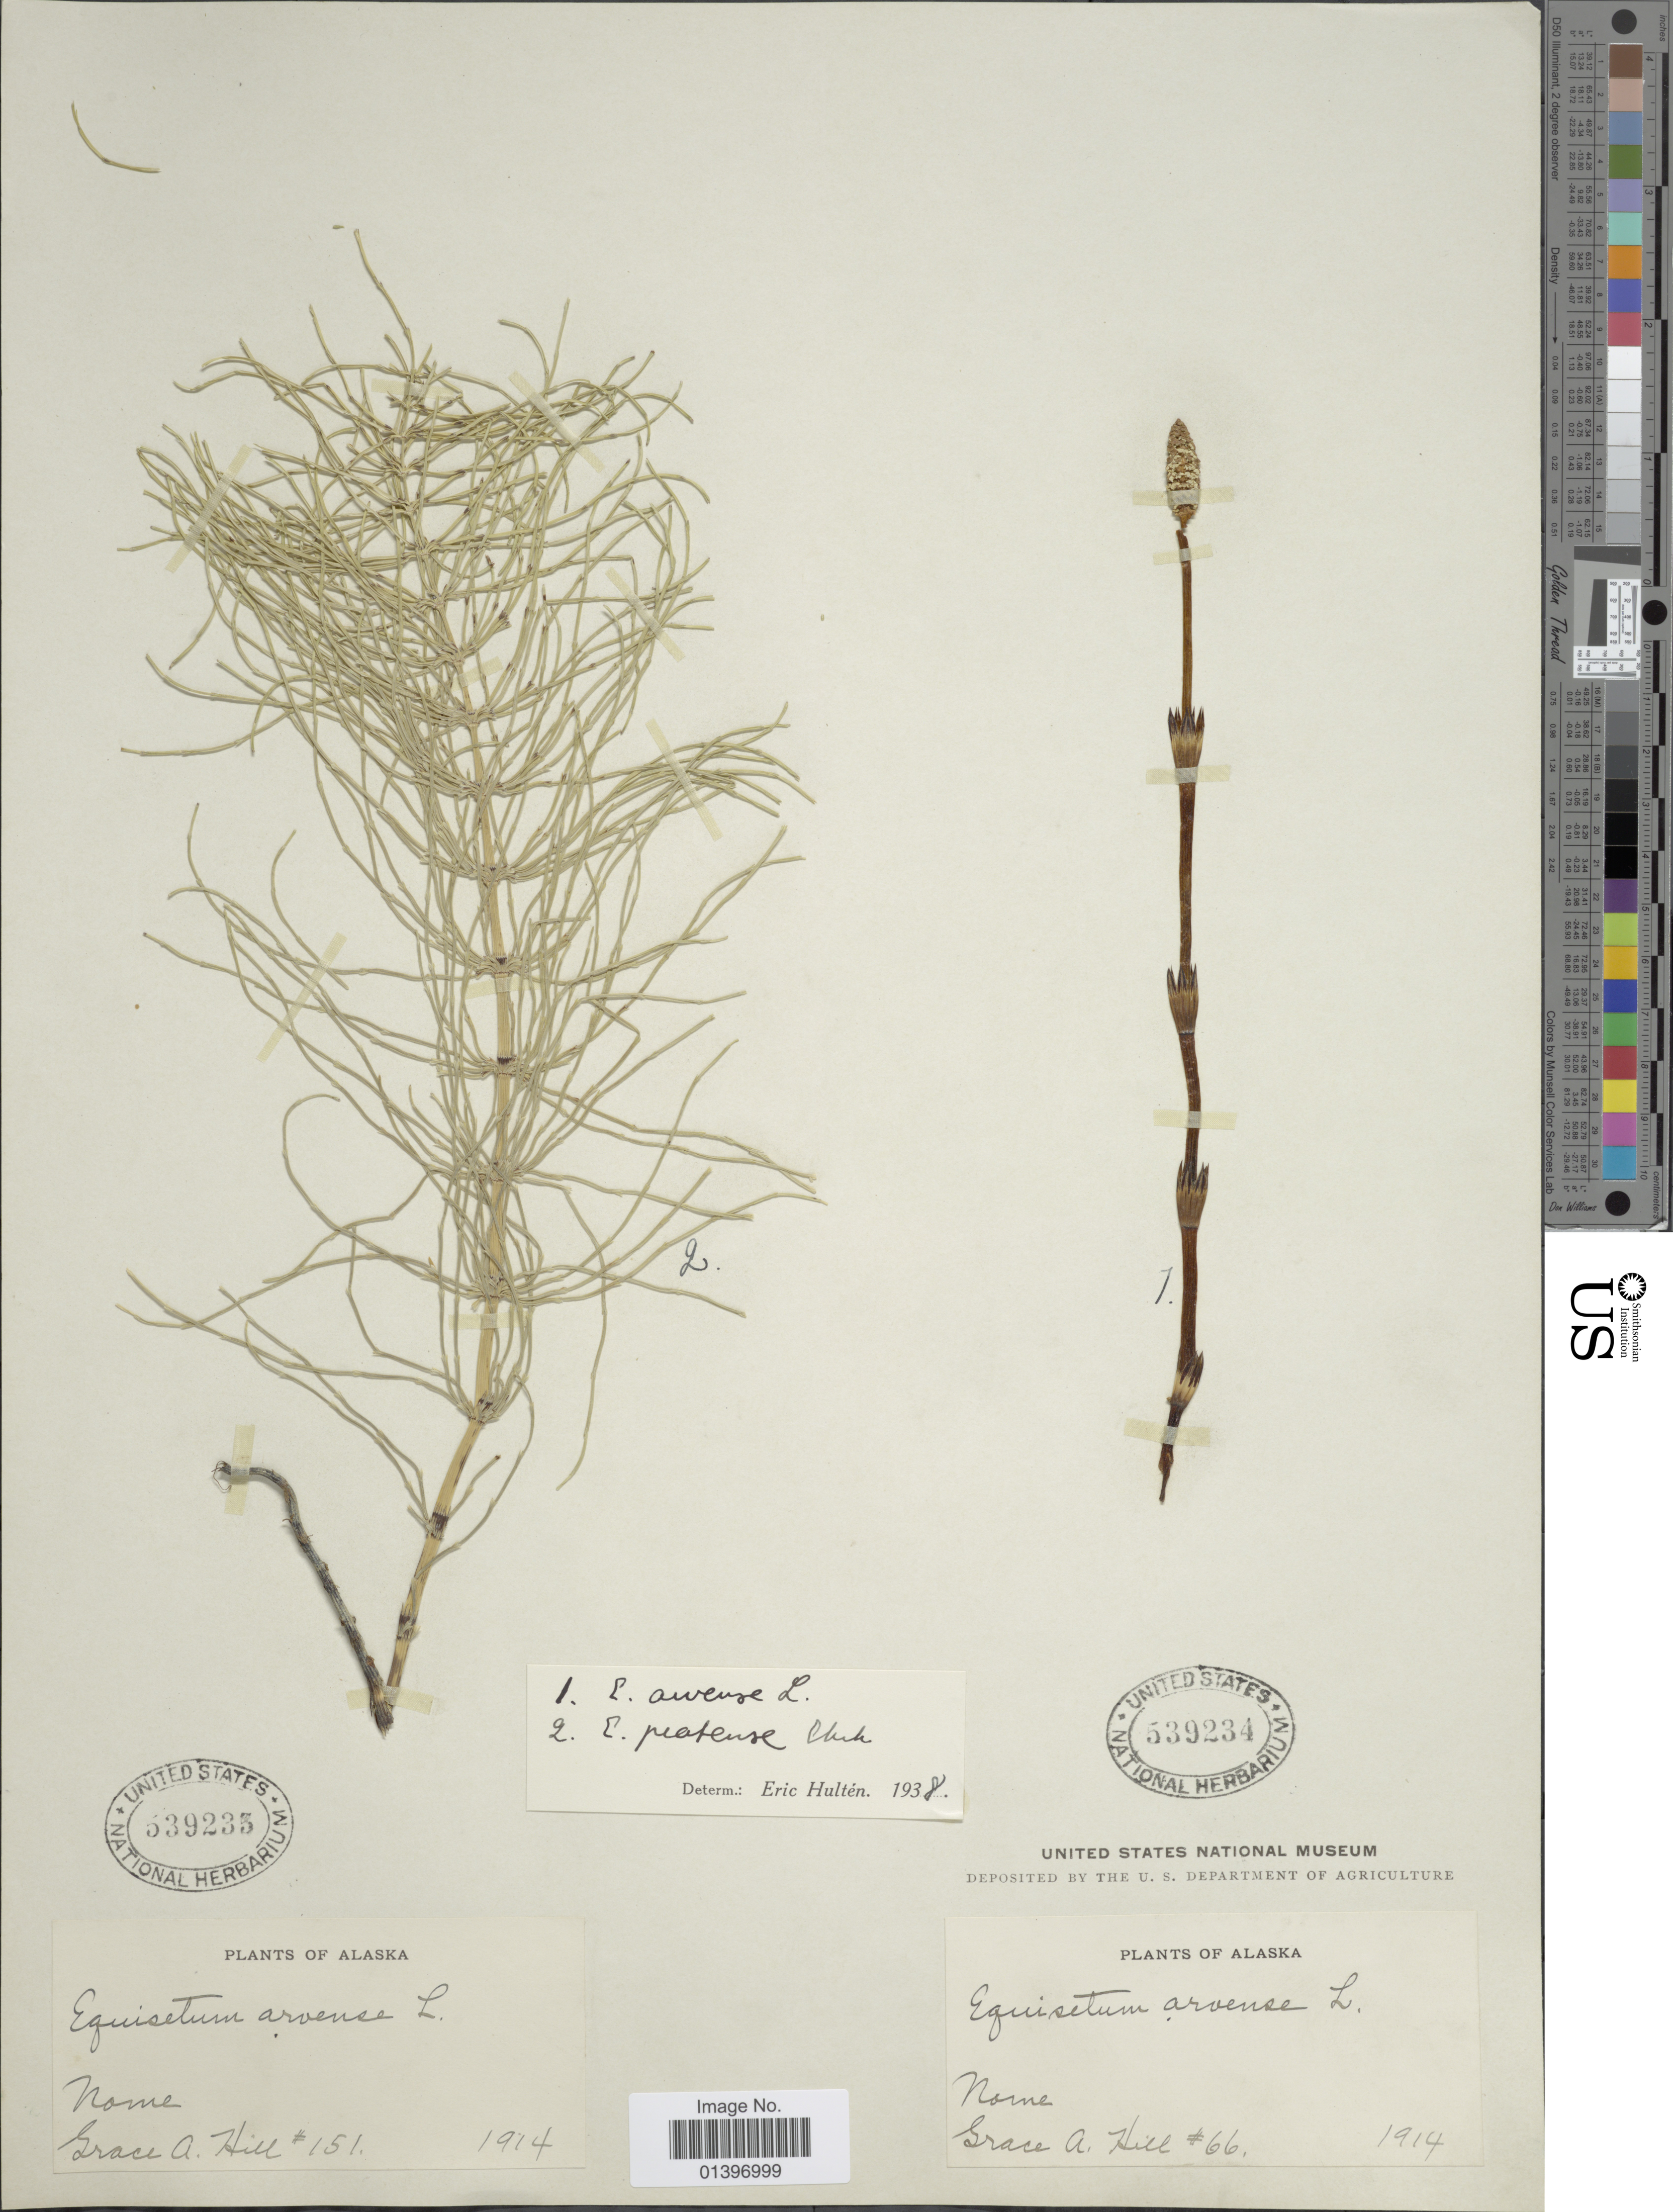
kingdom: Plantae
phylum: Tracheophyta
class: Polypodiopsida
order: Equisetales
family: Equisetaceae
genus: Equisetum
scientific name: Equisetum pratense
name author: Ehrh.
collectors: G. A. Hill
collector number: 66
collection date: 1914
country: United States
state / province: Alaska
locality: Nome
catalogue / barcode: US 539234